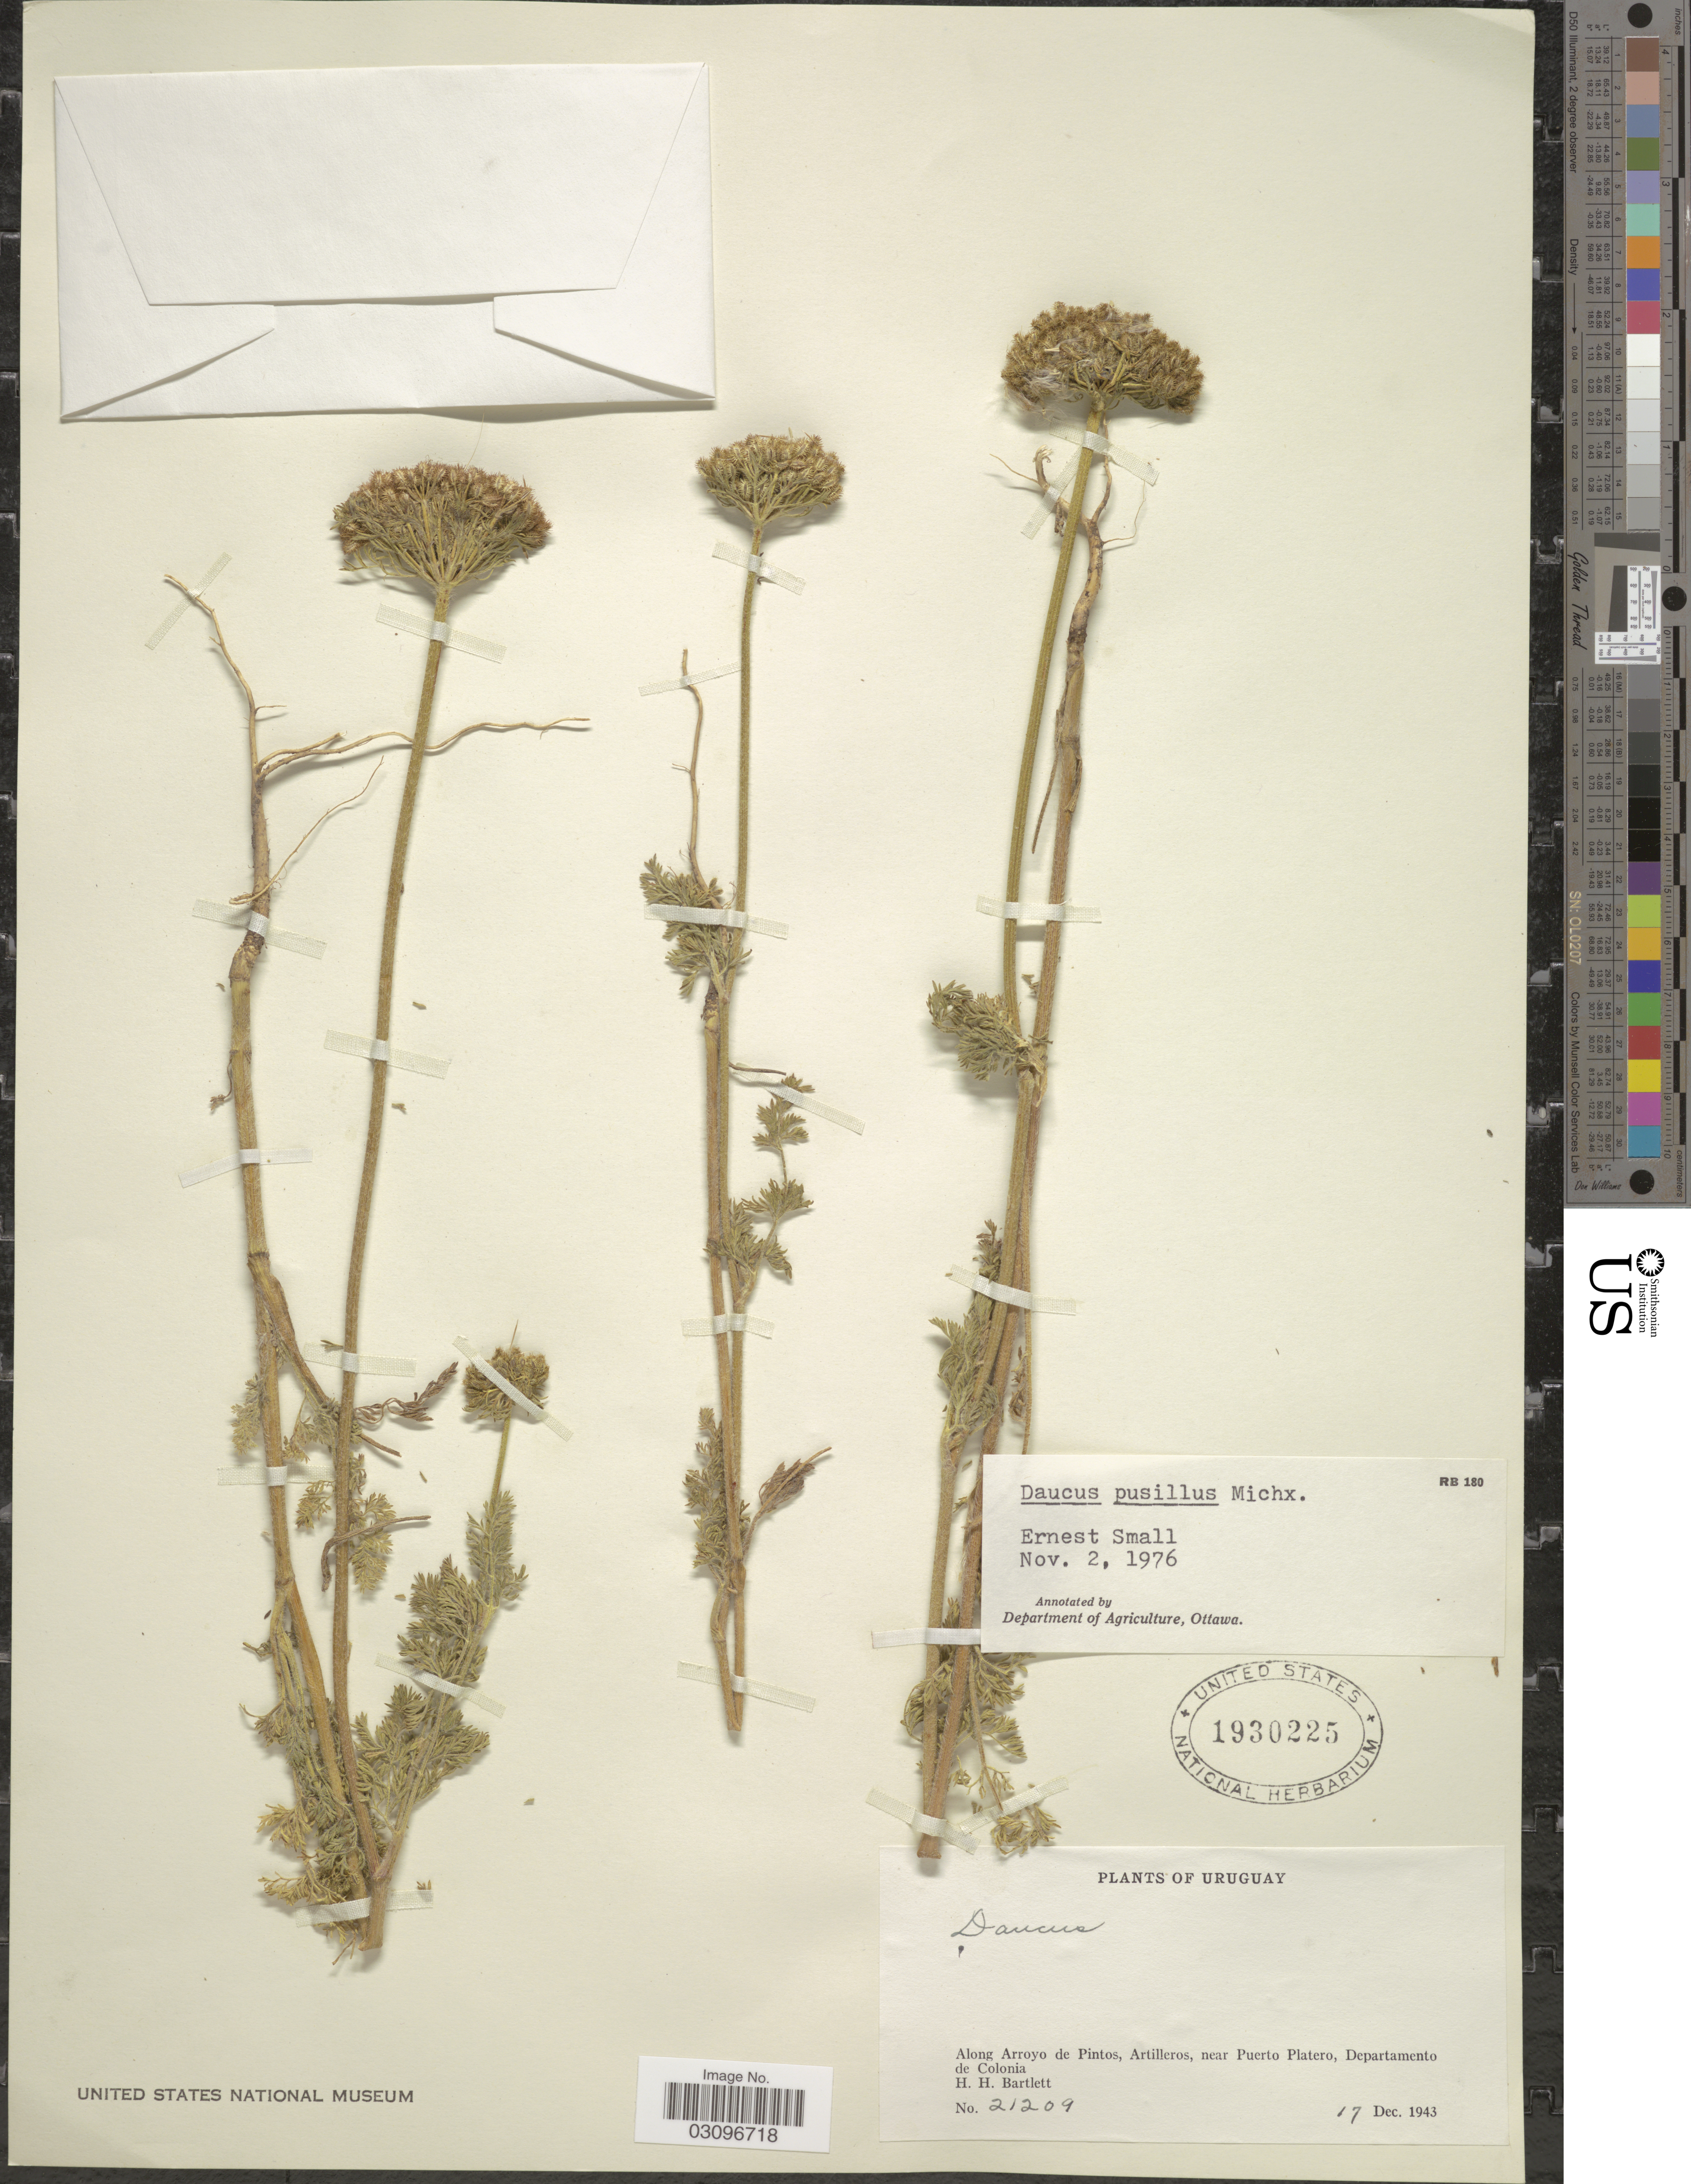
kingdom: Plantae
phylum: Tracheophyta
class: Magnoliopsida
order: Apiales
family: Apiaceae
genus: Daucus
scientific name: Daucus pusillus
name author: Michx.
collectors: H. H. Bartlett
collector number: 21209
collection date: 1943-12-17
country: Uruguay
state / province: Colonia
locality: Along Arroyo de Pintos, Artilleros, near Puerto Platero, Departamento de Colonia.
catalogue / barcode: US 1930225